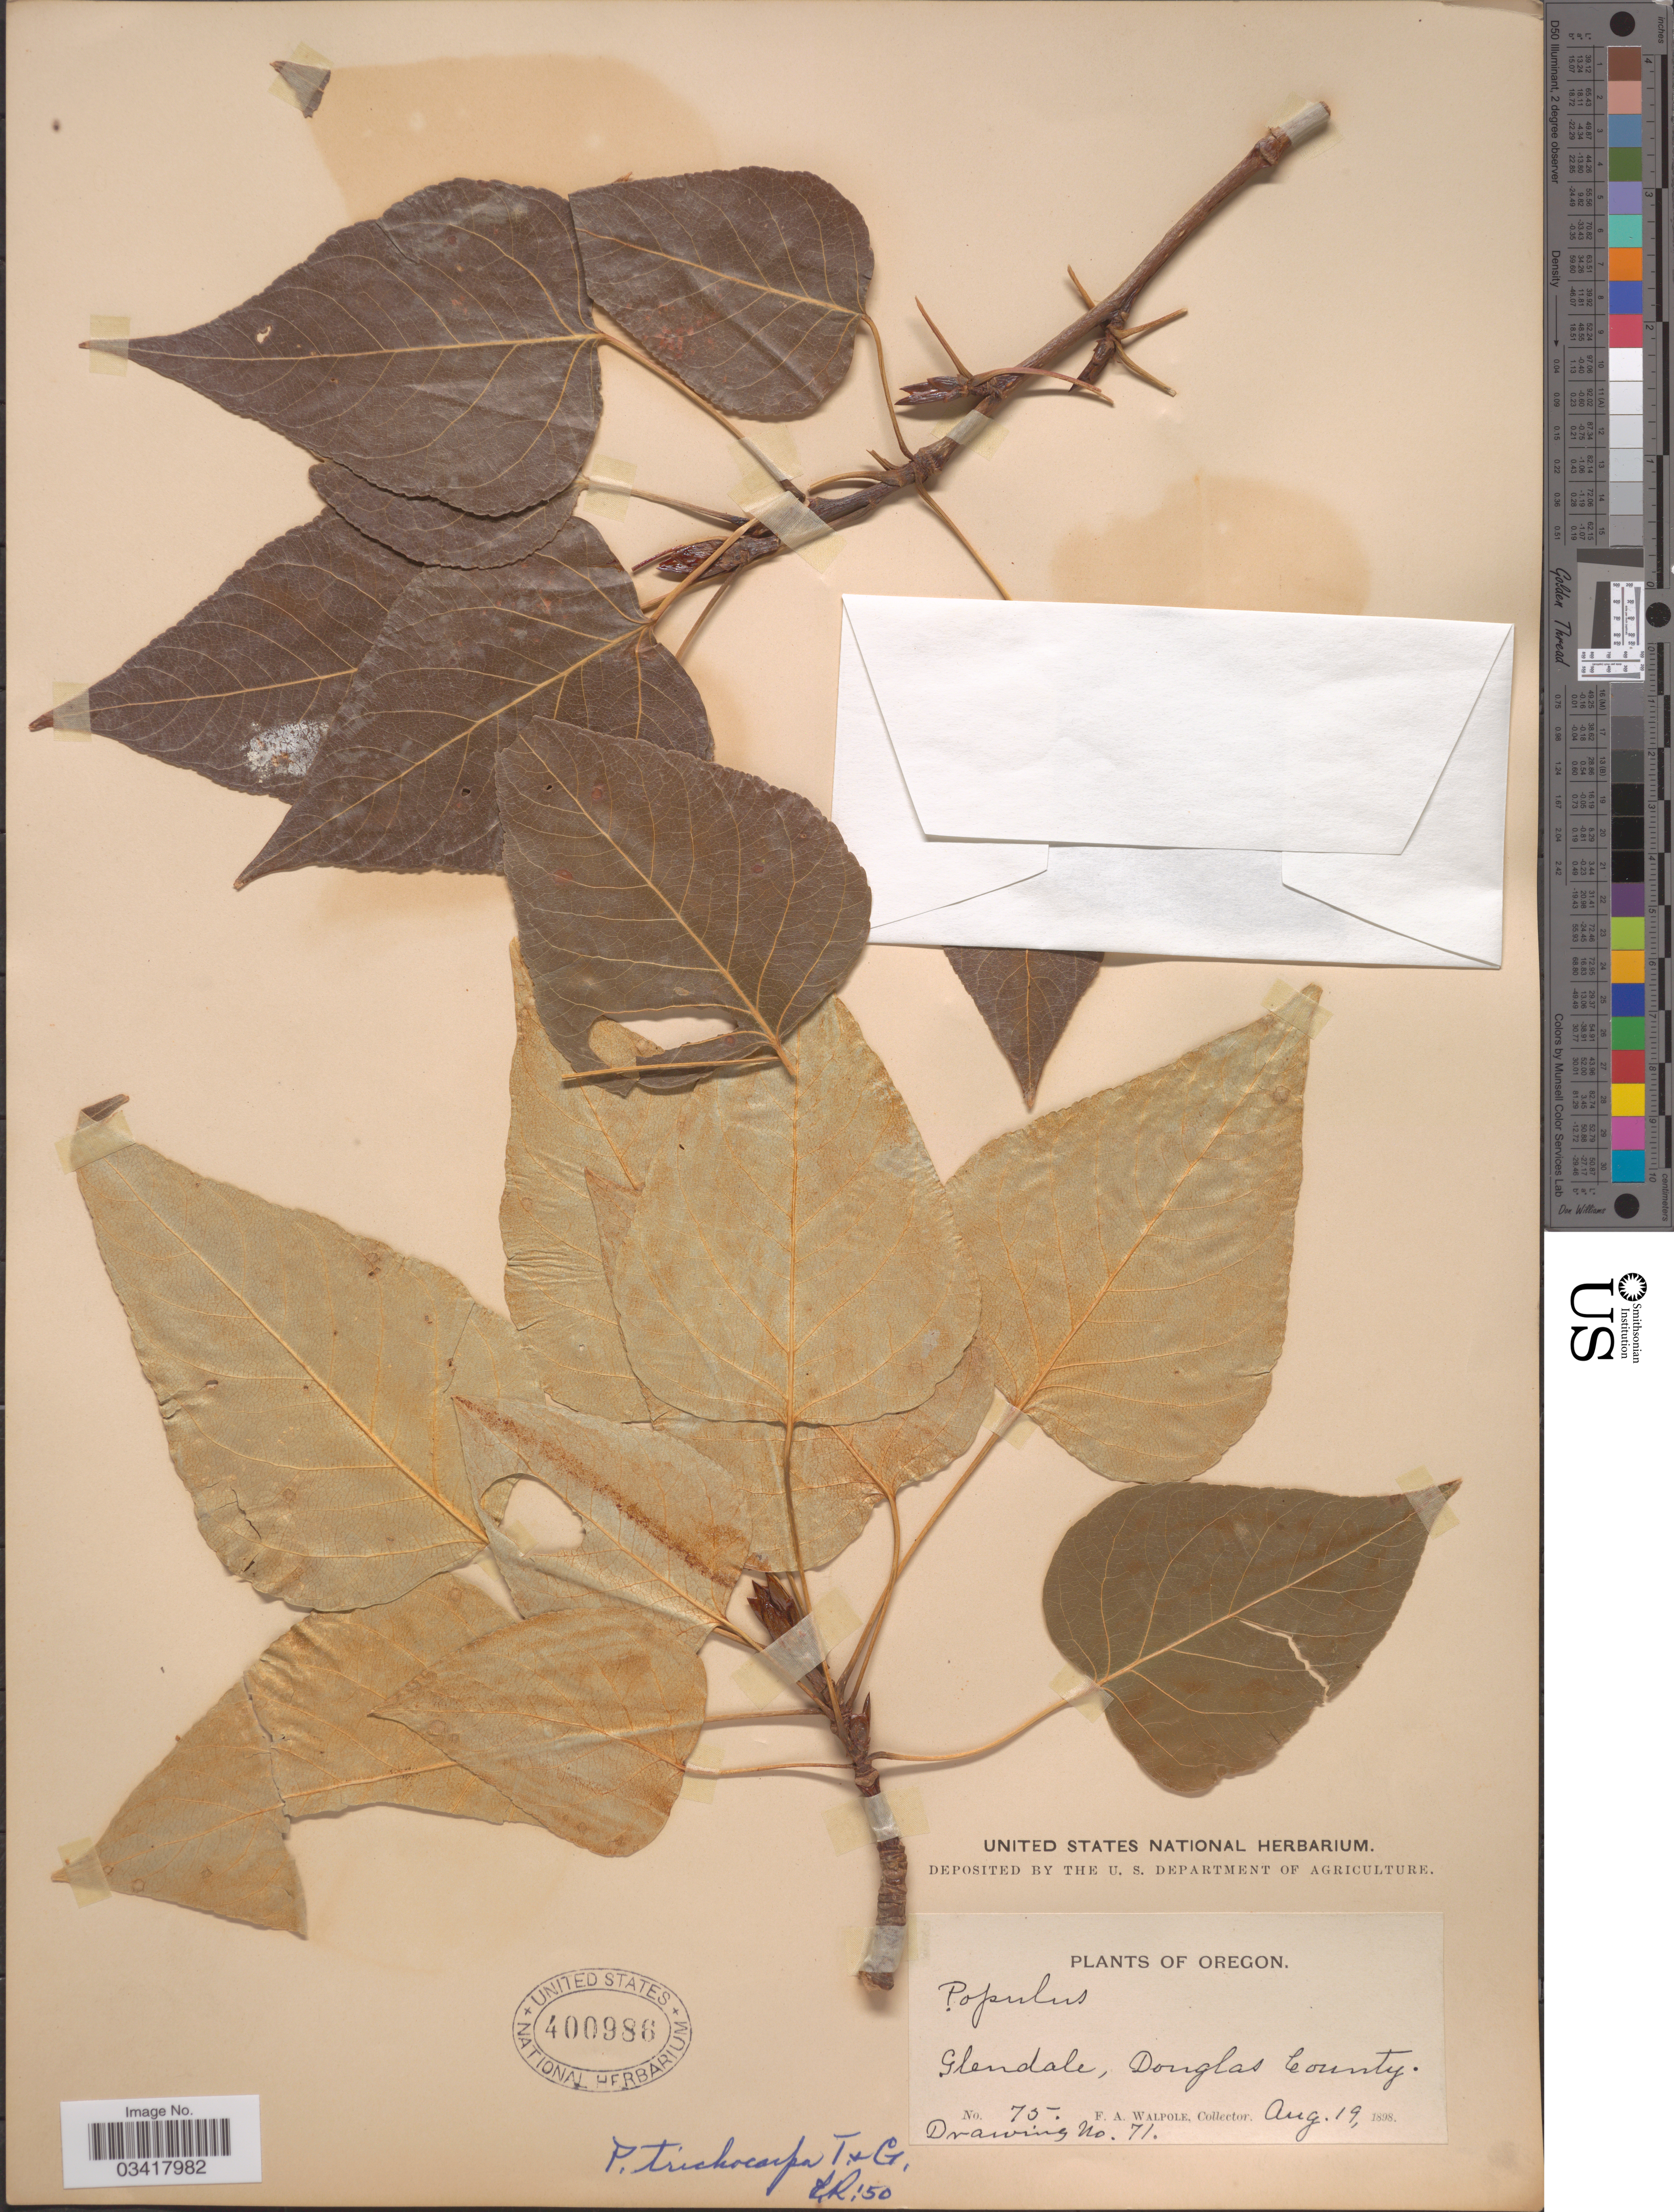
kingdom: Plantae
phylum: Tracheophyta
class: Magnoliopsida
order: Malpighiales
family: Salicaceae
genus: Populus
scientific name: Populus trichocarpa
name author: Torr. & A. Gray ex W. Hook.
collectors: F. Walpole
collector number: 75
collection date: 1898-08-19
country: United States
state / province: Oregon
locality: Glendale, Douglas County.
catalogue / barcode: US 400986